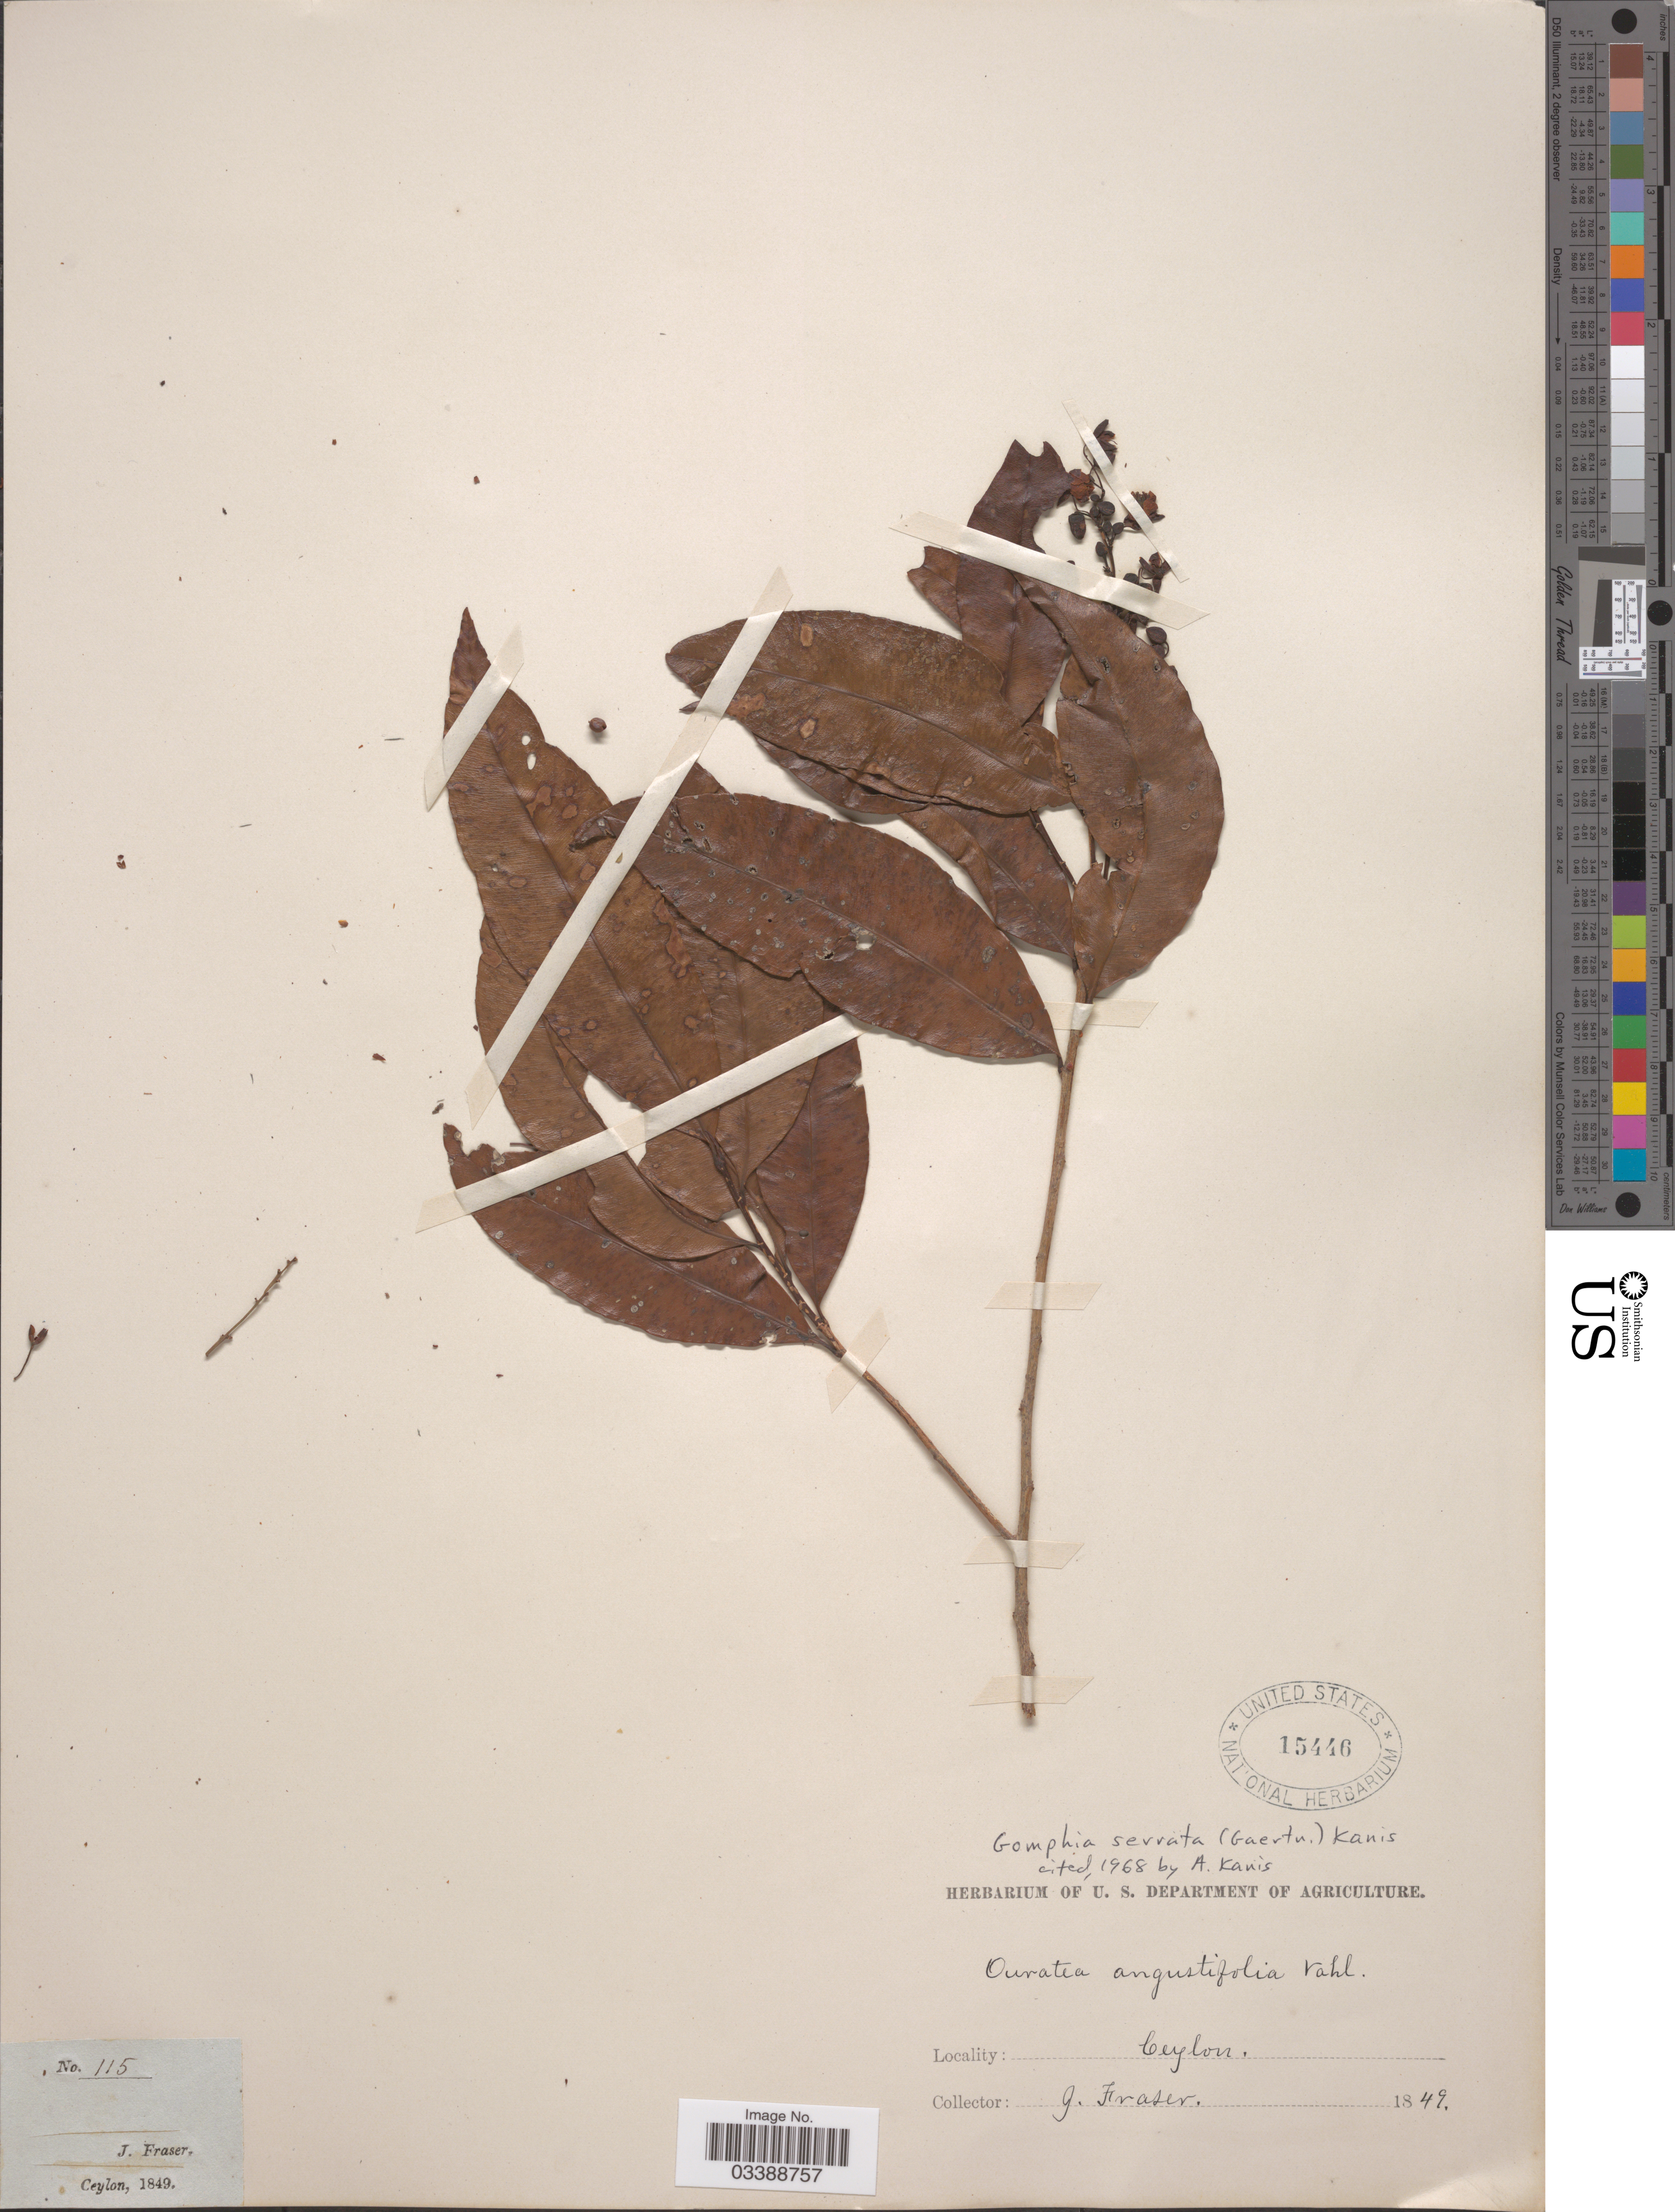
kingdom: Plantae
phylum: Tracheophyta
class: Magnoliopsida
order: Malpighiales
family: Ochnaceae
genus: Campylospermum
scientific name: Campylospermum serratum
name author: (Gaertn.) Bittrich & M.C.E. Amaral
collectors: G. Fraser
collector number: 115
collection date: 1849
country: Sri Lanka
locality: Ceylon.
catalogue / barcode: US 15446